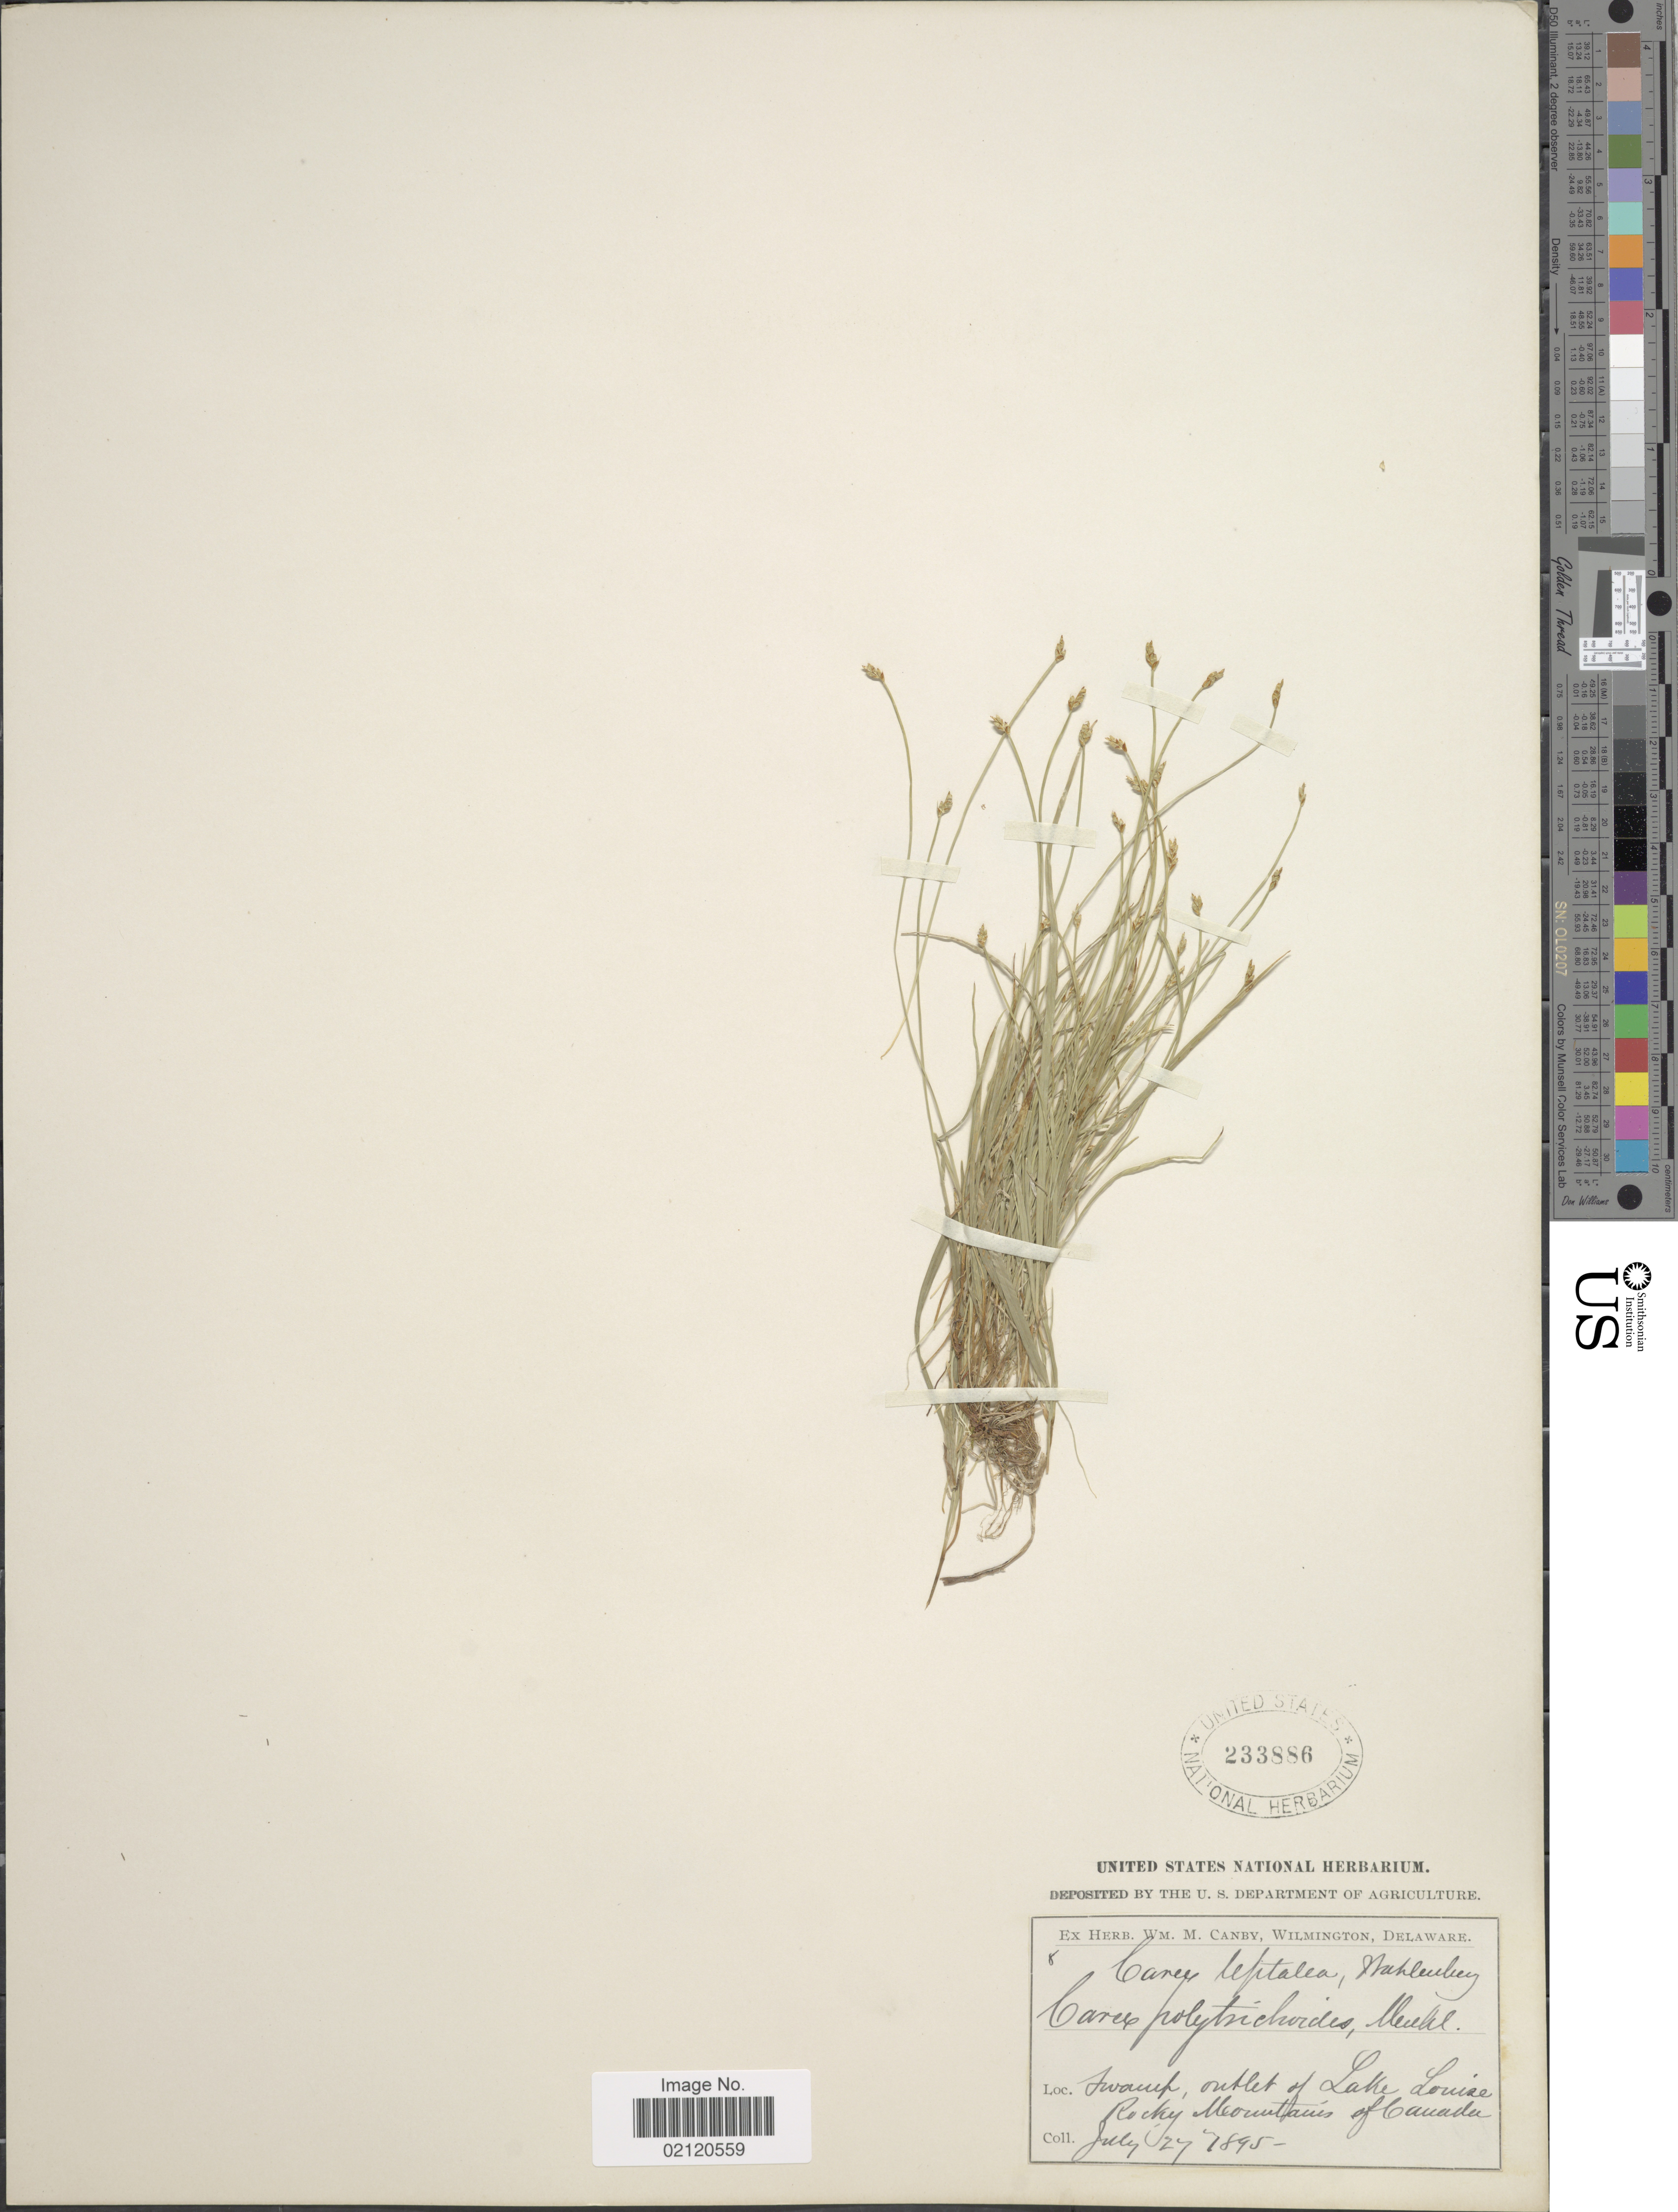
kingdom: Plantae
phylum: Tracheophyta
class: Liliopsida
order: Poales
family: Cyperaceae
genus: Carex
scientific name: Carex leptalea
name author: Wahlenb.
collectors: ex herb. W.M. Canby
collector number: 8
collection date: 1895-07-27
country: Canada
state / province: Alberta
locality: Swamp, outlet of Lake Louise, Rocky Mountains of Canada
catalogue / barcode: US 233886